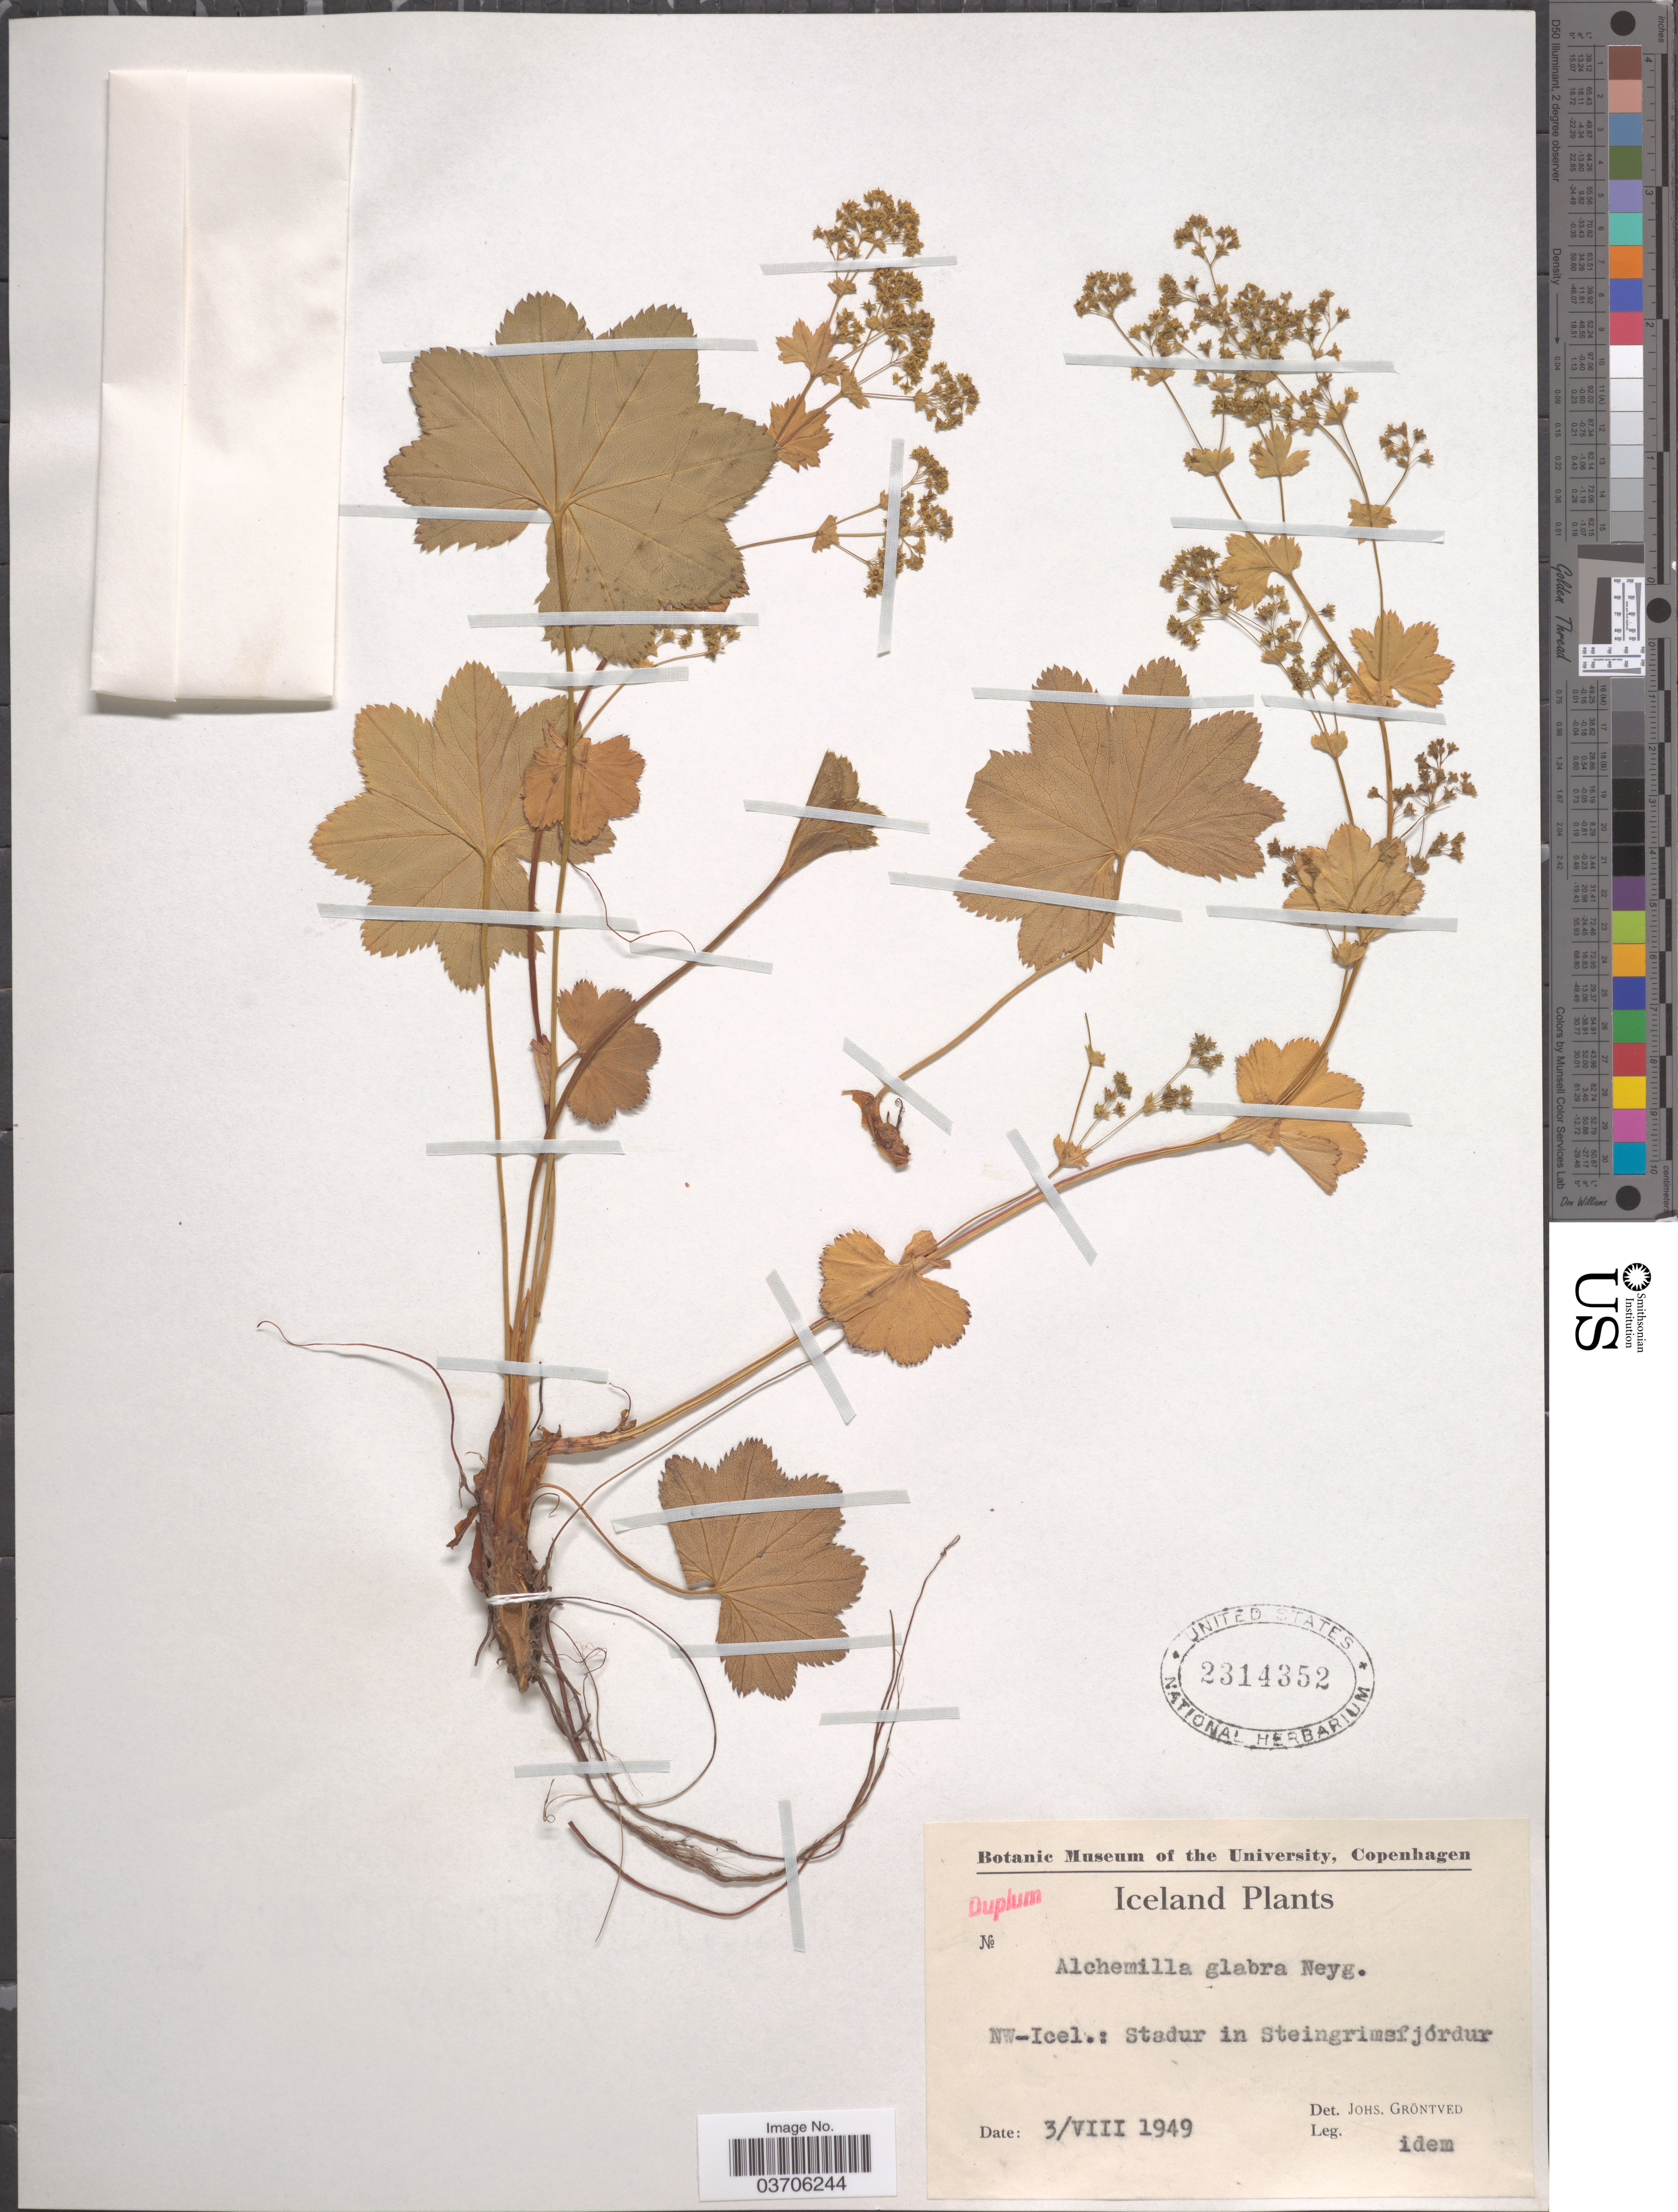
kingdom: Plantae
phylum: Tracheophyta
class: Magnoliopsida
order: Rosales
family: Rosaceae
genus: Alchemilla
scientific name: Alchemilla glabra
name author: Neygenf.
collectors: J. Gröntved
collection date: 1949-08-03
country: Iceland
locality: NW Icel.: Stadur in Steingrimsfjórdur.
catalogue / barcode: US 2314352